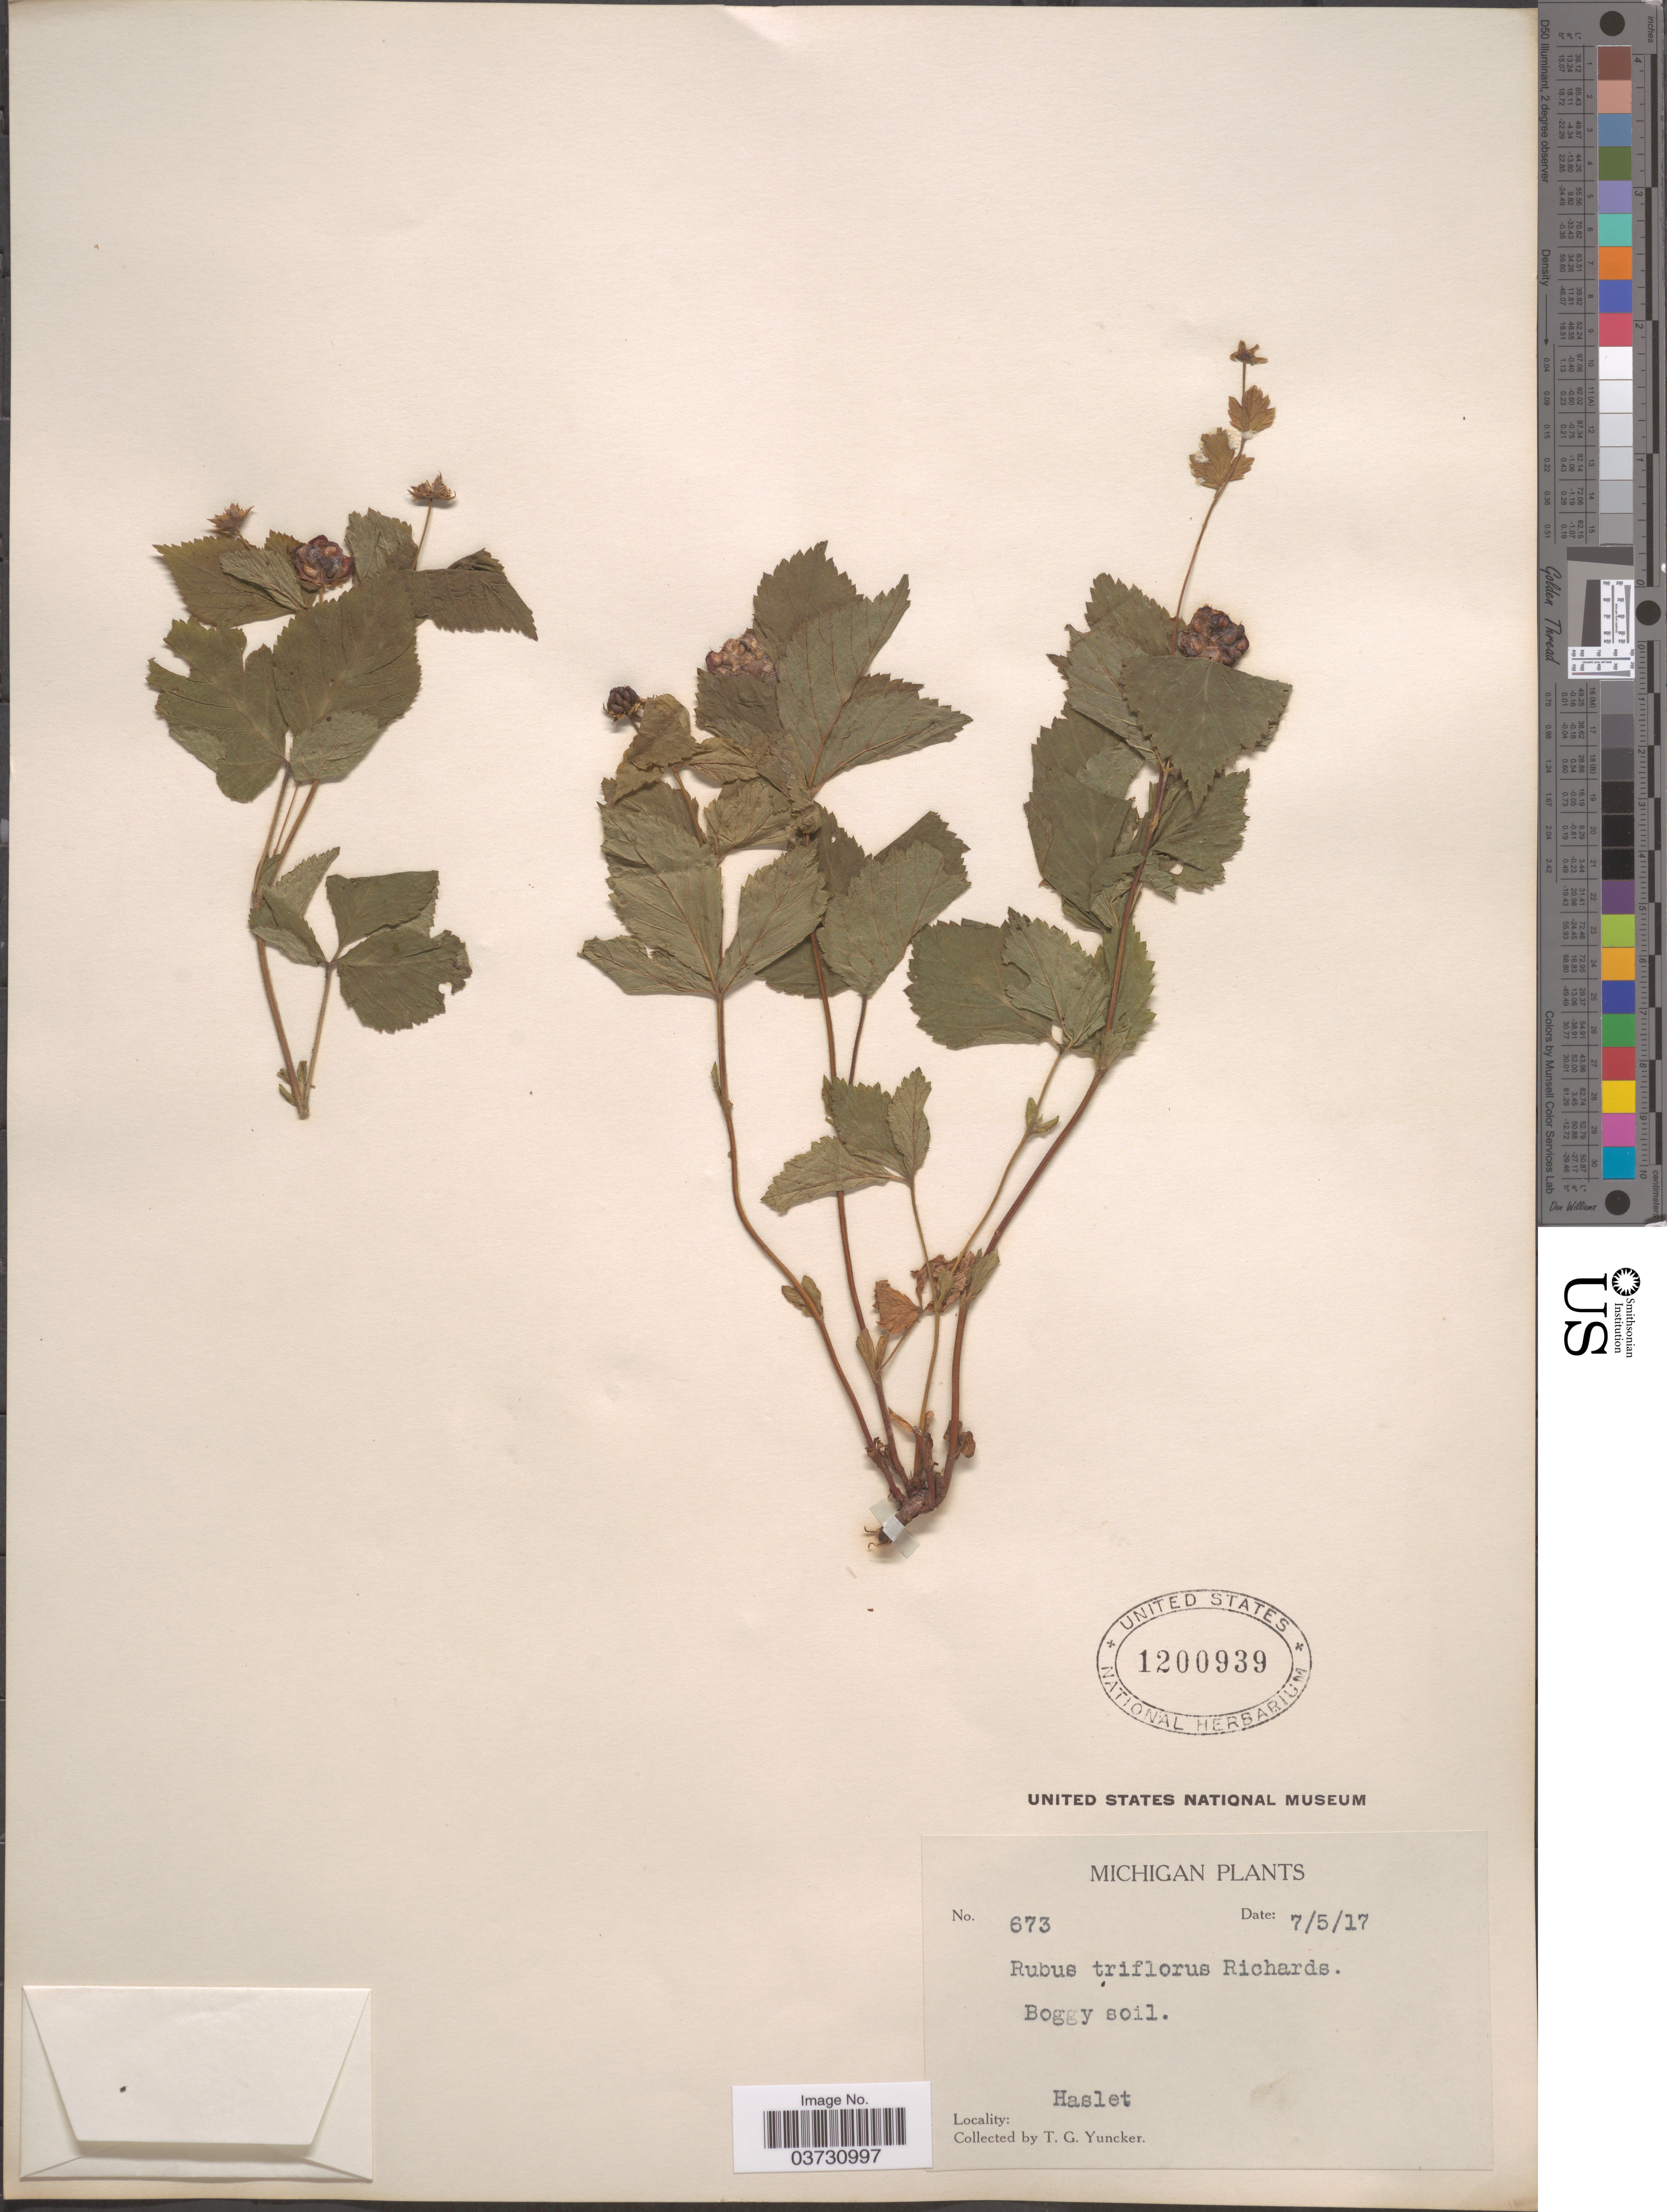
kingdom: Plantae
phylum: Tracheophyta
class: Magnoliopsida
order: Rosales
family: Rosaceae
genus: Rubus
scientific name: Rubus pubescens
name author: Raf.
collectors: T. G. Yuncker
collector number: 673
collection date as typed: Transcribed d/m/y: 5/7/17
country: United States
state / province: Michigan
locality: Boddy soil. Haslet.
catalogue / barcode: US 1200939